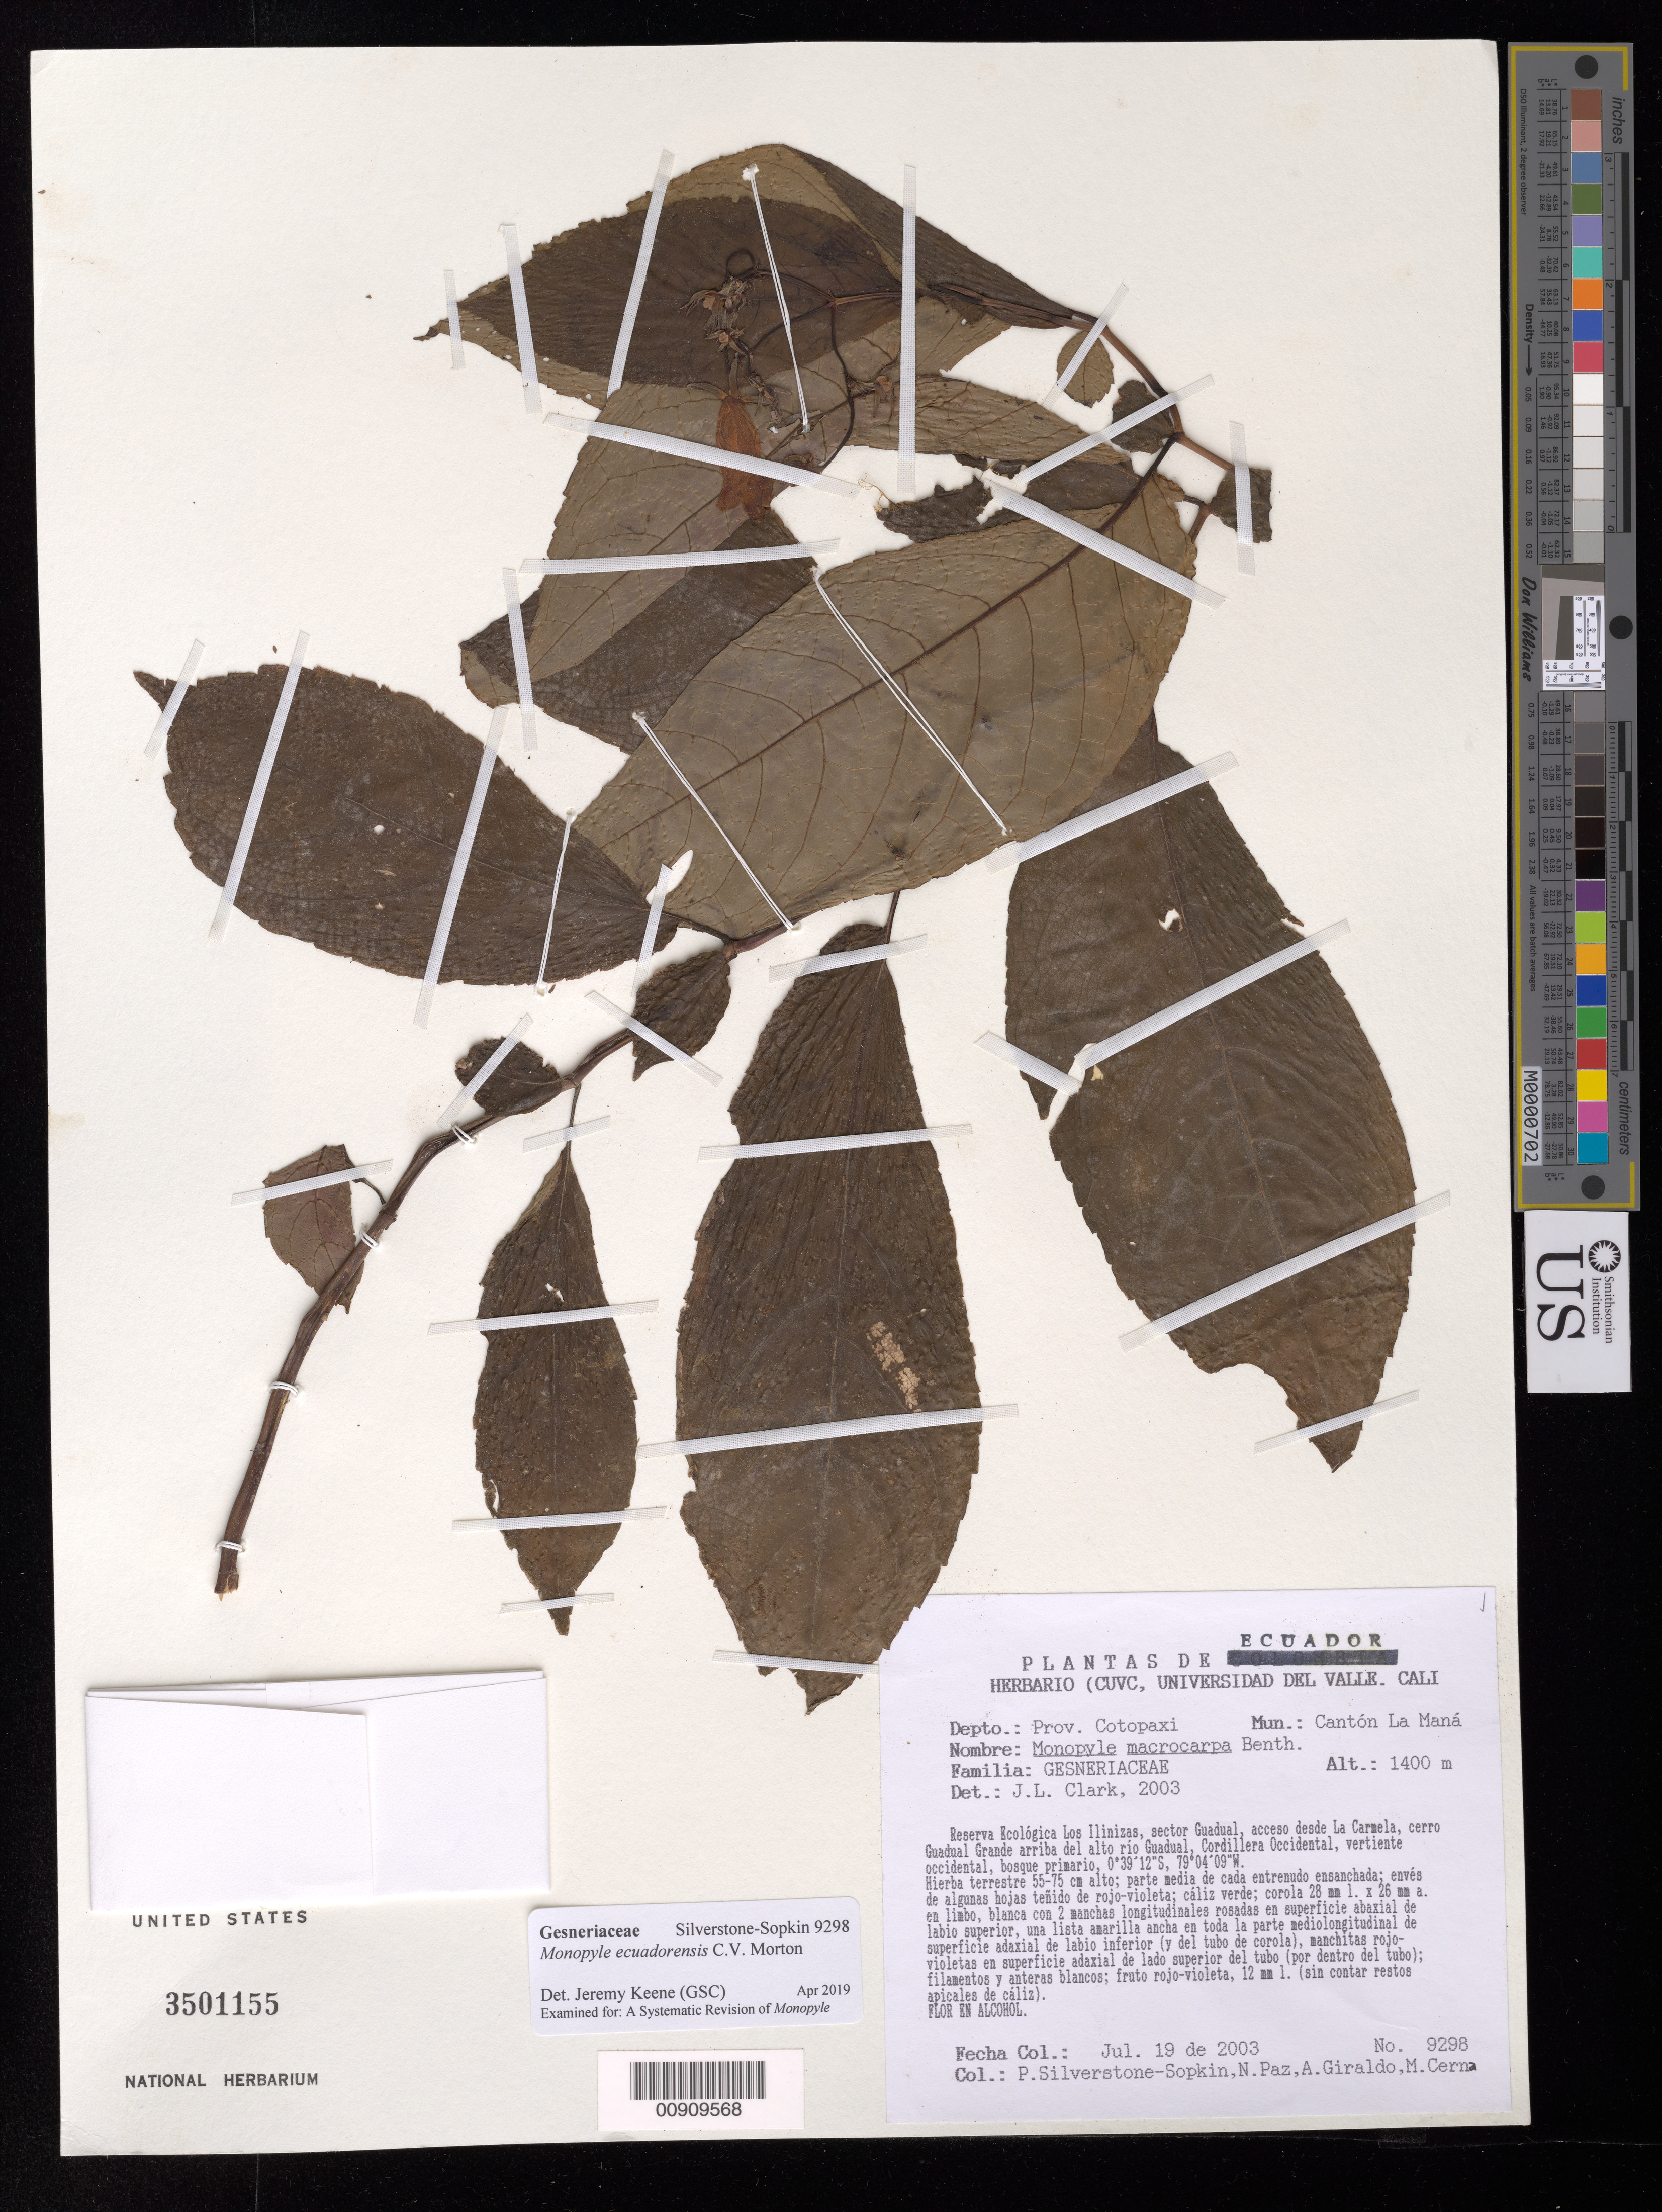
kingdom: Plantae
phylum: Tracheophyta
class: Magnoliopsida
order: Lamiales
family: Gesneriaceae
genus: Monopyle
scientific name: Monopyle ecuadorensis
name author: C.V. Morton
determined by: Keene, J.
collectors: P. A. Silverstone-Sopkin, N. Paz, A. Giraldo & M. Cerna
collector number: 9298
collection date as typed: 19 Jul 2003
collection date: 2003-07-19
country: Ecuador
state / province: Cotopaxi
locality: Cantón La Maná. Reserva Ecológica Los Ilinizas, sector Guadual, acceso desde La Carmela, cerro Guadual Grande arriba del alto rio Guadual, Cordillera Occidental, vertiente occidental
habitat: Bosque primario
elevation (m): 1400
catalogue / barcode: US 3501155